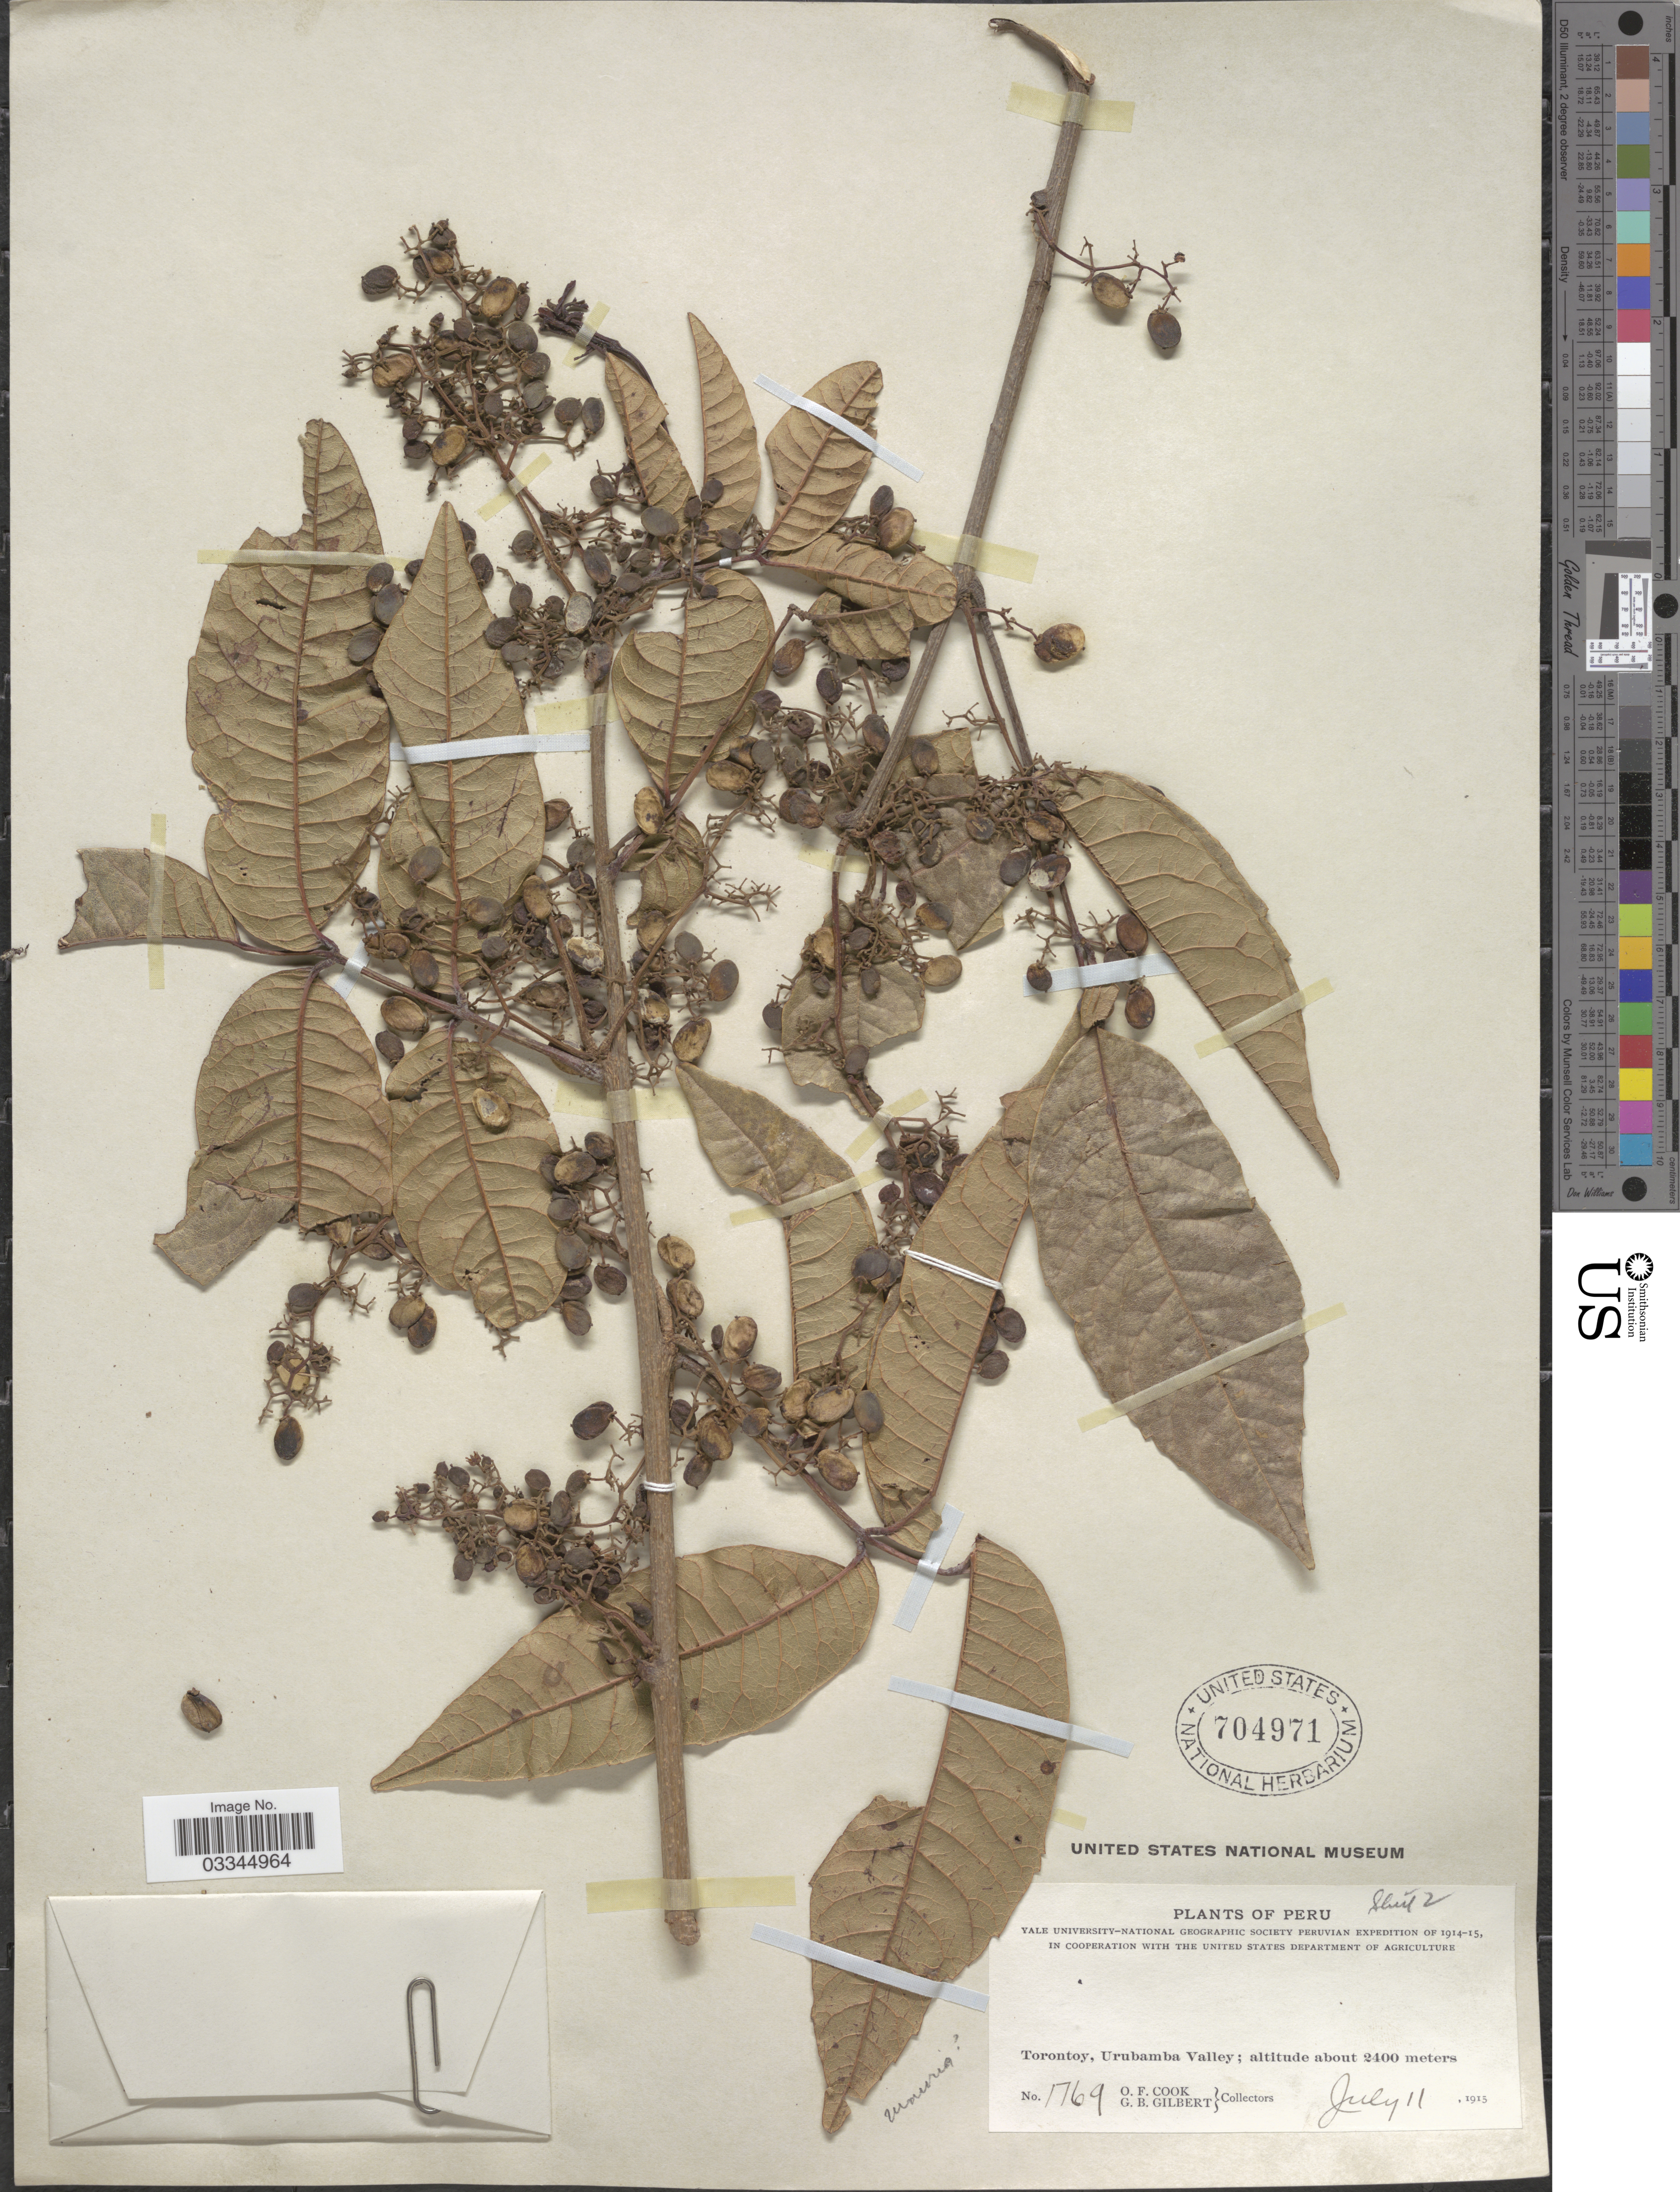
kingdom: Plantae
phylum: Tracheophyta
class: Magnoliopsida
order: Sapindales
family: Anacardiaceae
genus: Mauria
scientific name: Mauria sp.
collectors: O. F. Cook & G. B. Gilbert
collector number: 1769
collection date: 1915-07-11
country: Peru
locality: Torontoy, Urubamba Valley.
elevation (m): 2400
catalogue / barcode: US 704971